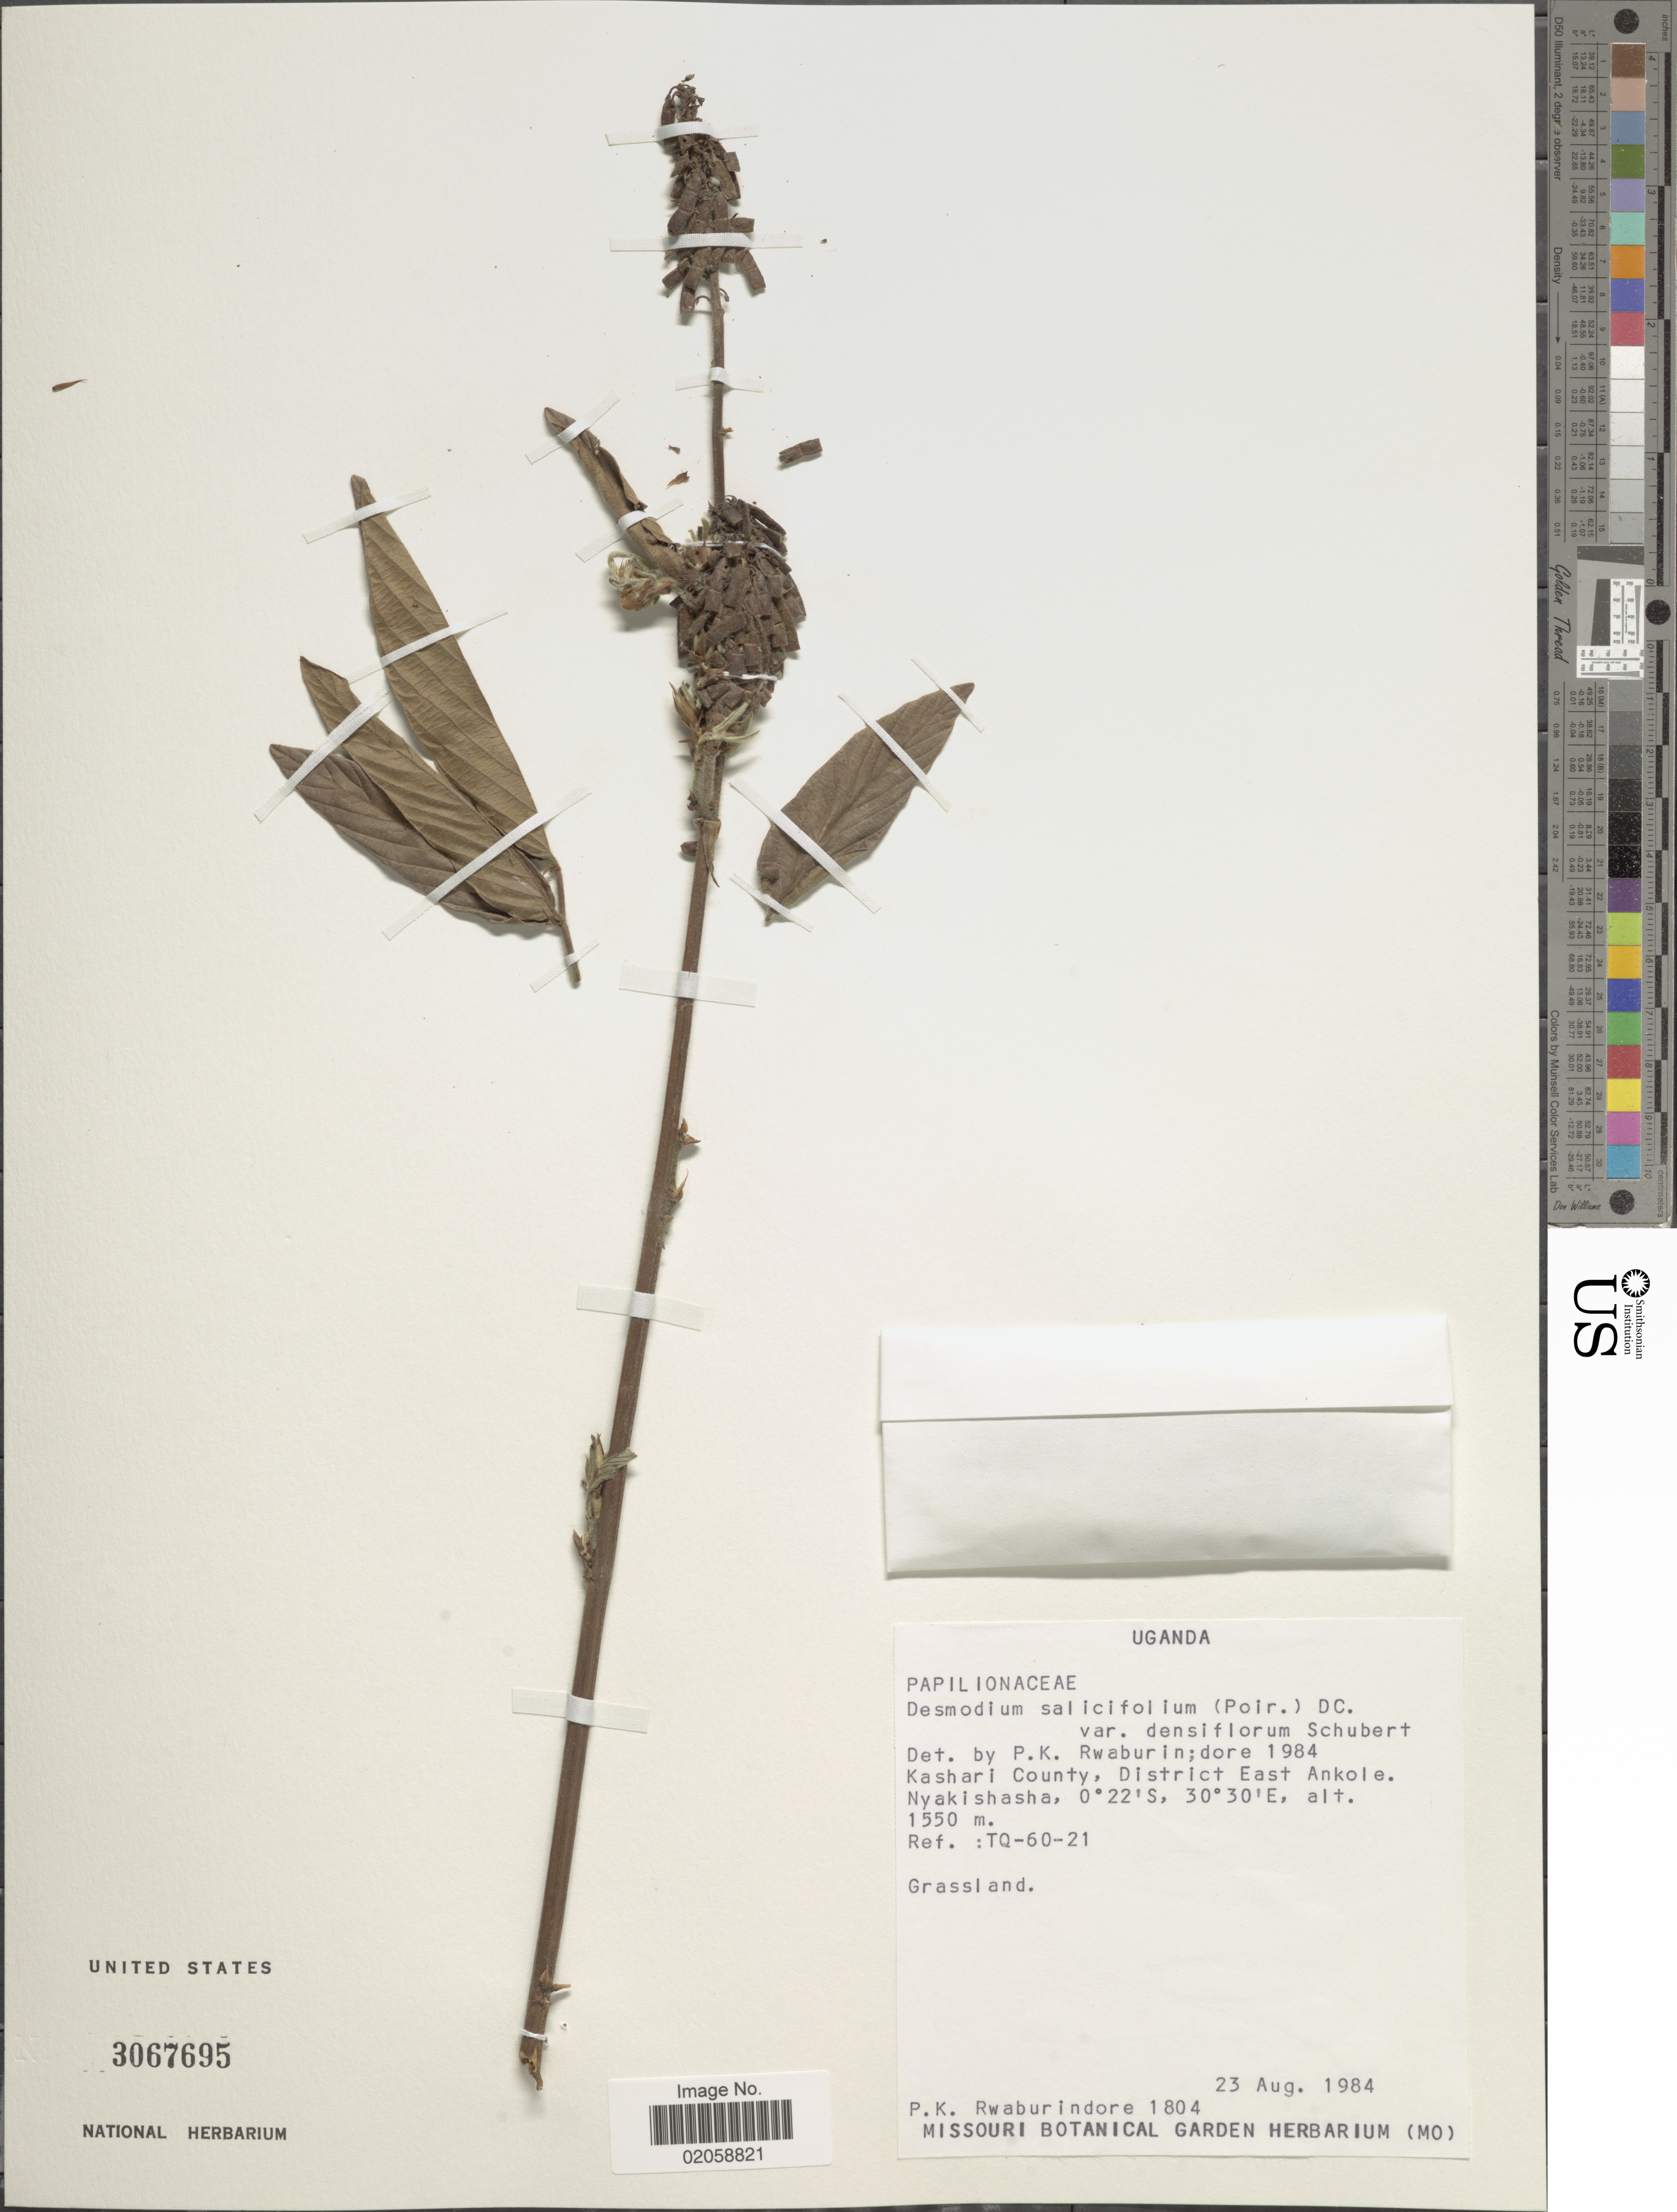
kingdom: Plantae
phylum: Tracheophyta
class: Magnoliopsida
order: Fabales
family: Fabaceae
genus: Pleurolobus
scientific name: Pleurolobus salicifolius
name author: (Poir.) H. Ohashi & K. Ohashi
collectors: P. Rwaburindore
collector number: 1804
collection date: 1984-08-23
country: Uganda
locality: Kashari County, District East Ankole. Nyakishasha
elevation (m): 1550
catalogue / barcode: US 3067695